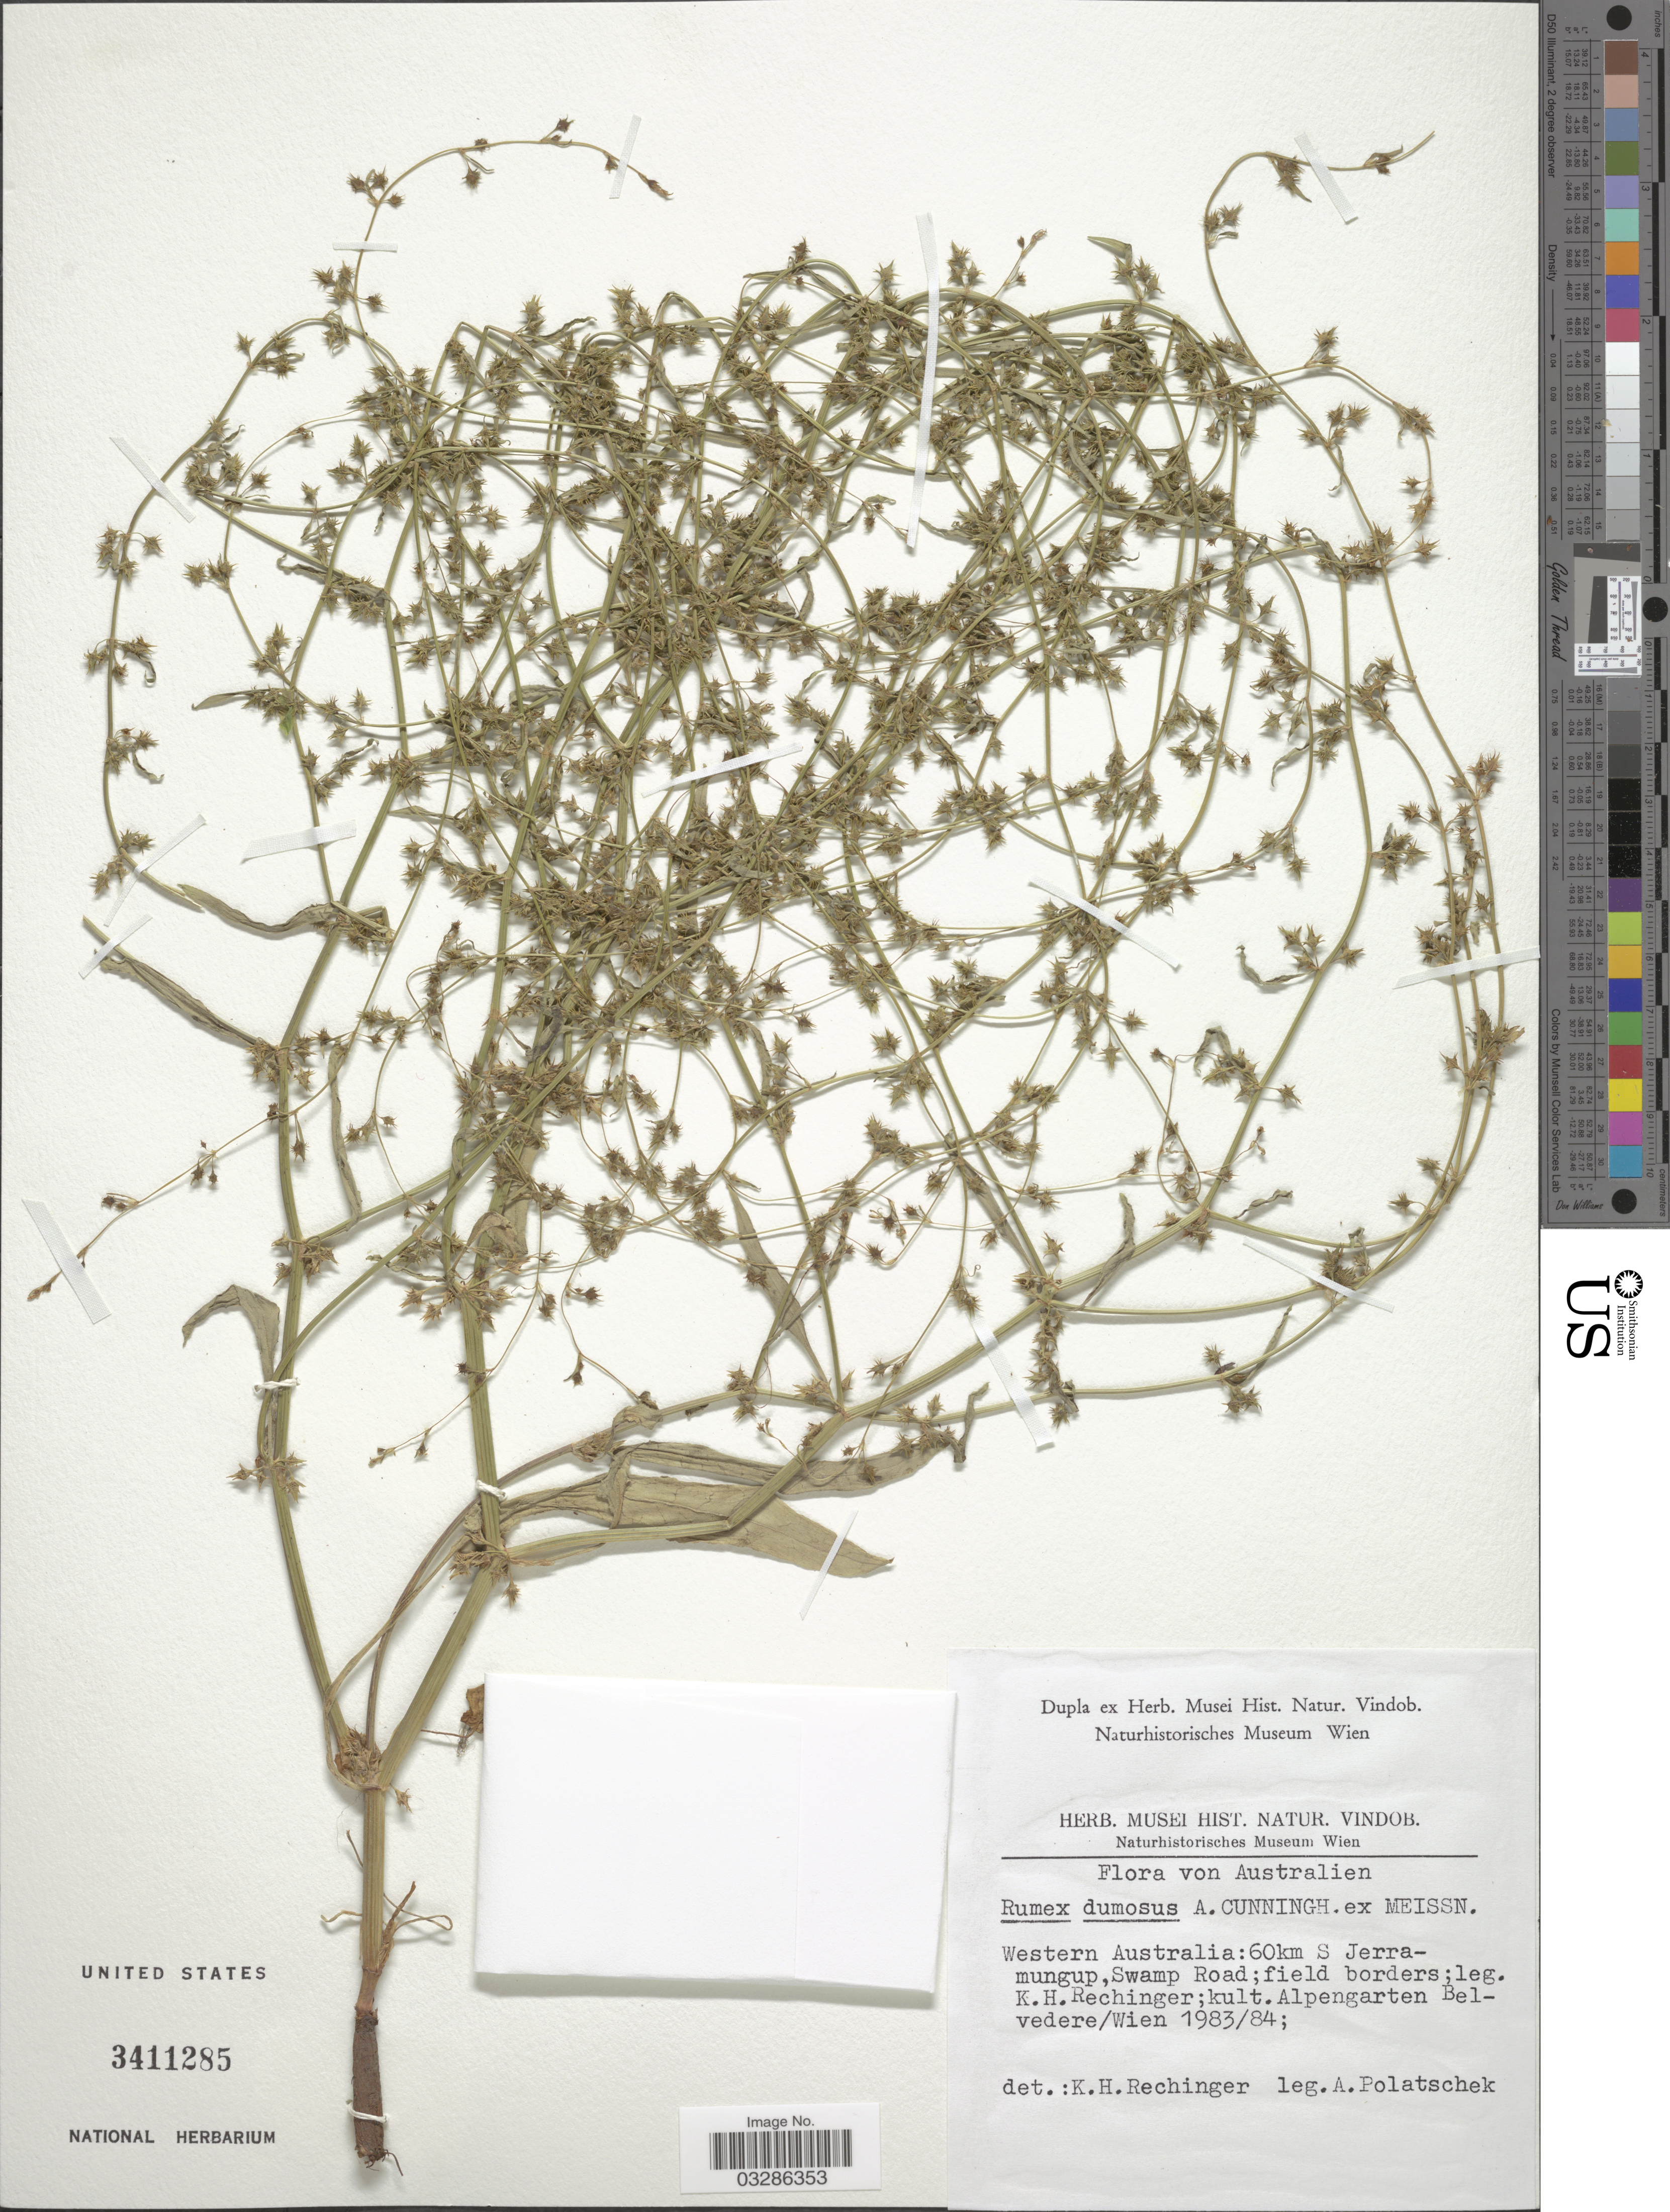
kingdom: Plantae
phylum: Tracheophyta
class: Magnoliopsida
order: Caryophyllales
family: Polygonaceae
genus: Rumex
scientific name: Rumex dumosus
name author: A. Cunn. ex Meisn.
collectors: K. H. Rechinger & A. Polatschek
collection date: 1983/1984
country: Austria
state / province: Wien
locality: Alpengarten Belvedere.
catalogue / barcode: US 3411285